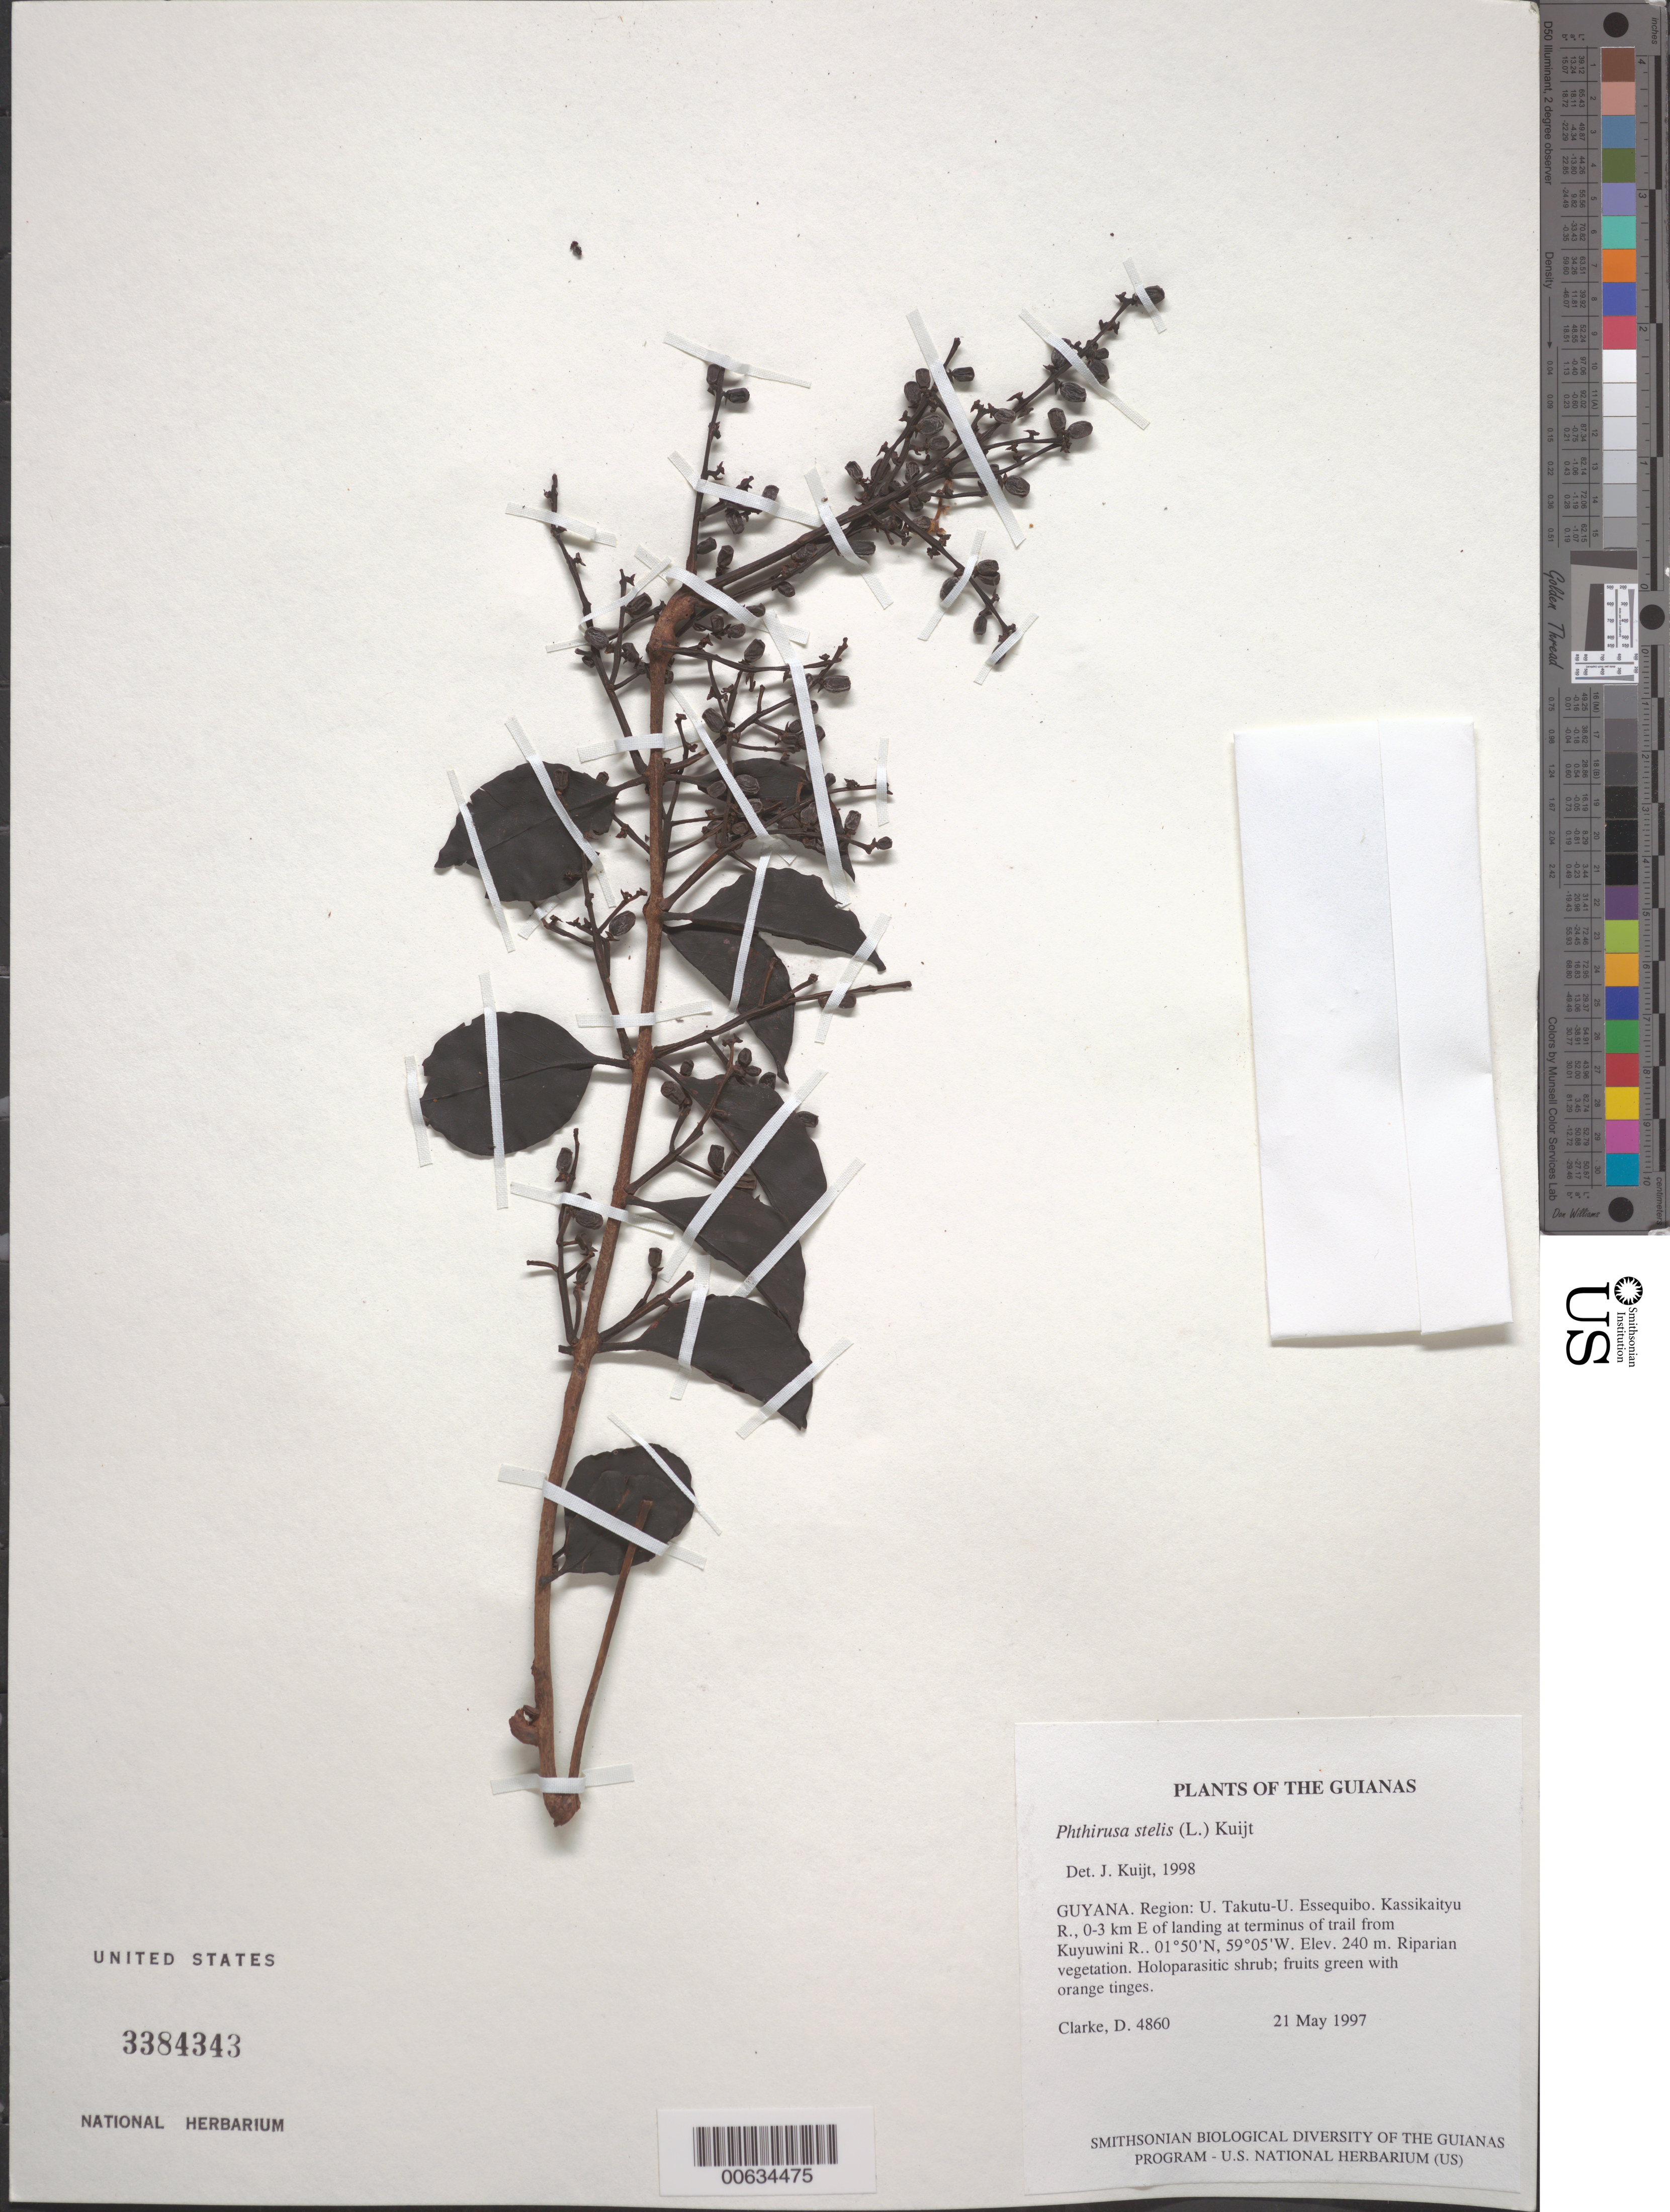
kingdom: Plantae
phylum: Tracheophyta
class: Magnoliopsida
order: Santalales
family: Loranthaceae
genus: Phthirusa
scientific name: Phthirusa stelis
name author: (L.) Kuijt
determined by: Kuijt, Job, (CANADA)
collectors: H. D. Clarke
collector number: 4860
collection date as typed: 21 May 1997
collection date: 1997-05-21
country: Guyana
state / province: U. Takutu-U. Essequibo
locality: Kassikaityu R., 0-3 km E of landing at terminus of trail from Kuyuwini R.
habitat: Riparian vegetation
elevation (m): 240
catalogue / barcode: US 3384343